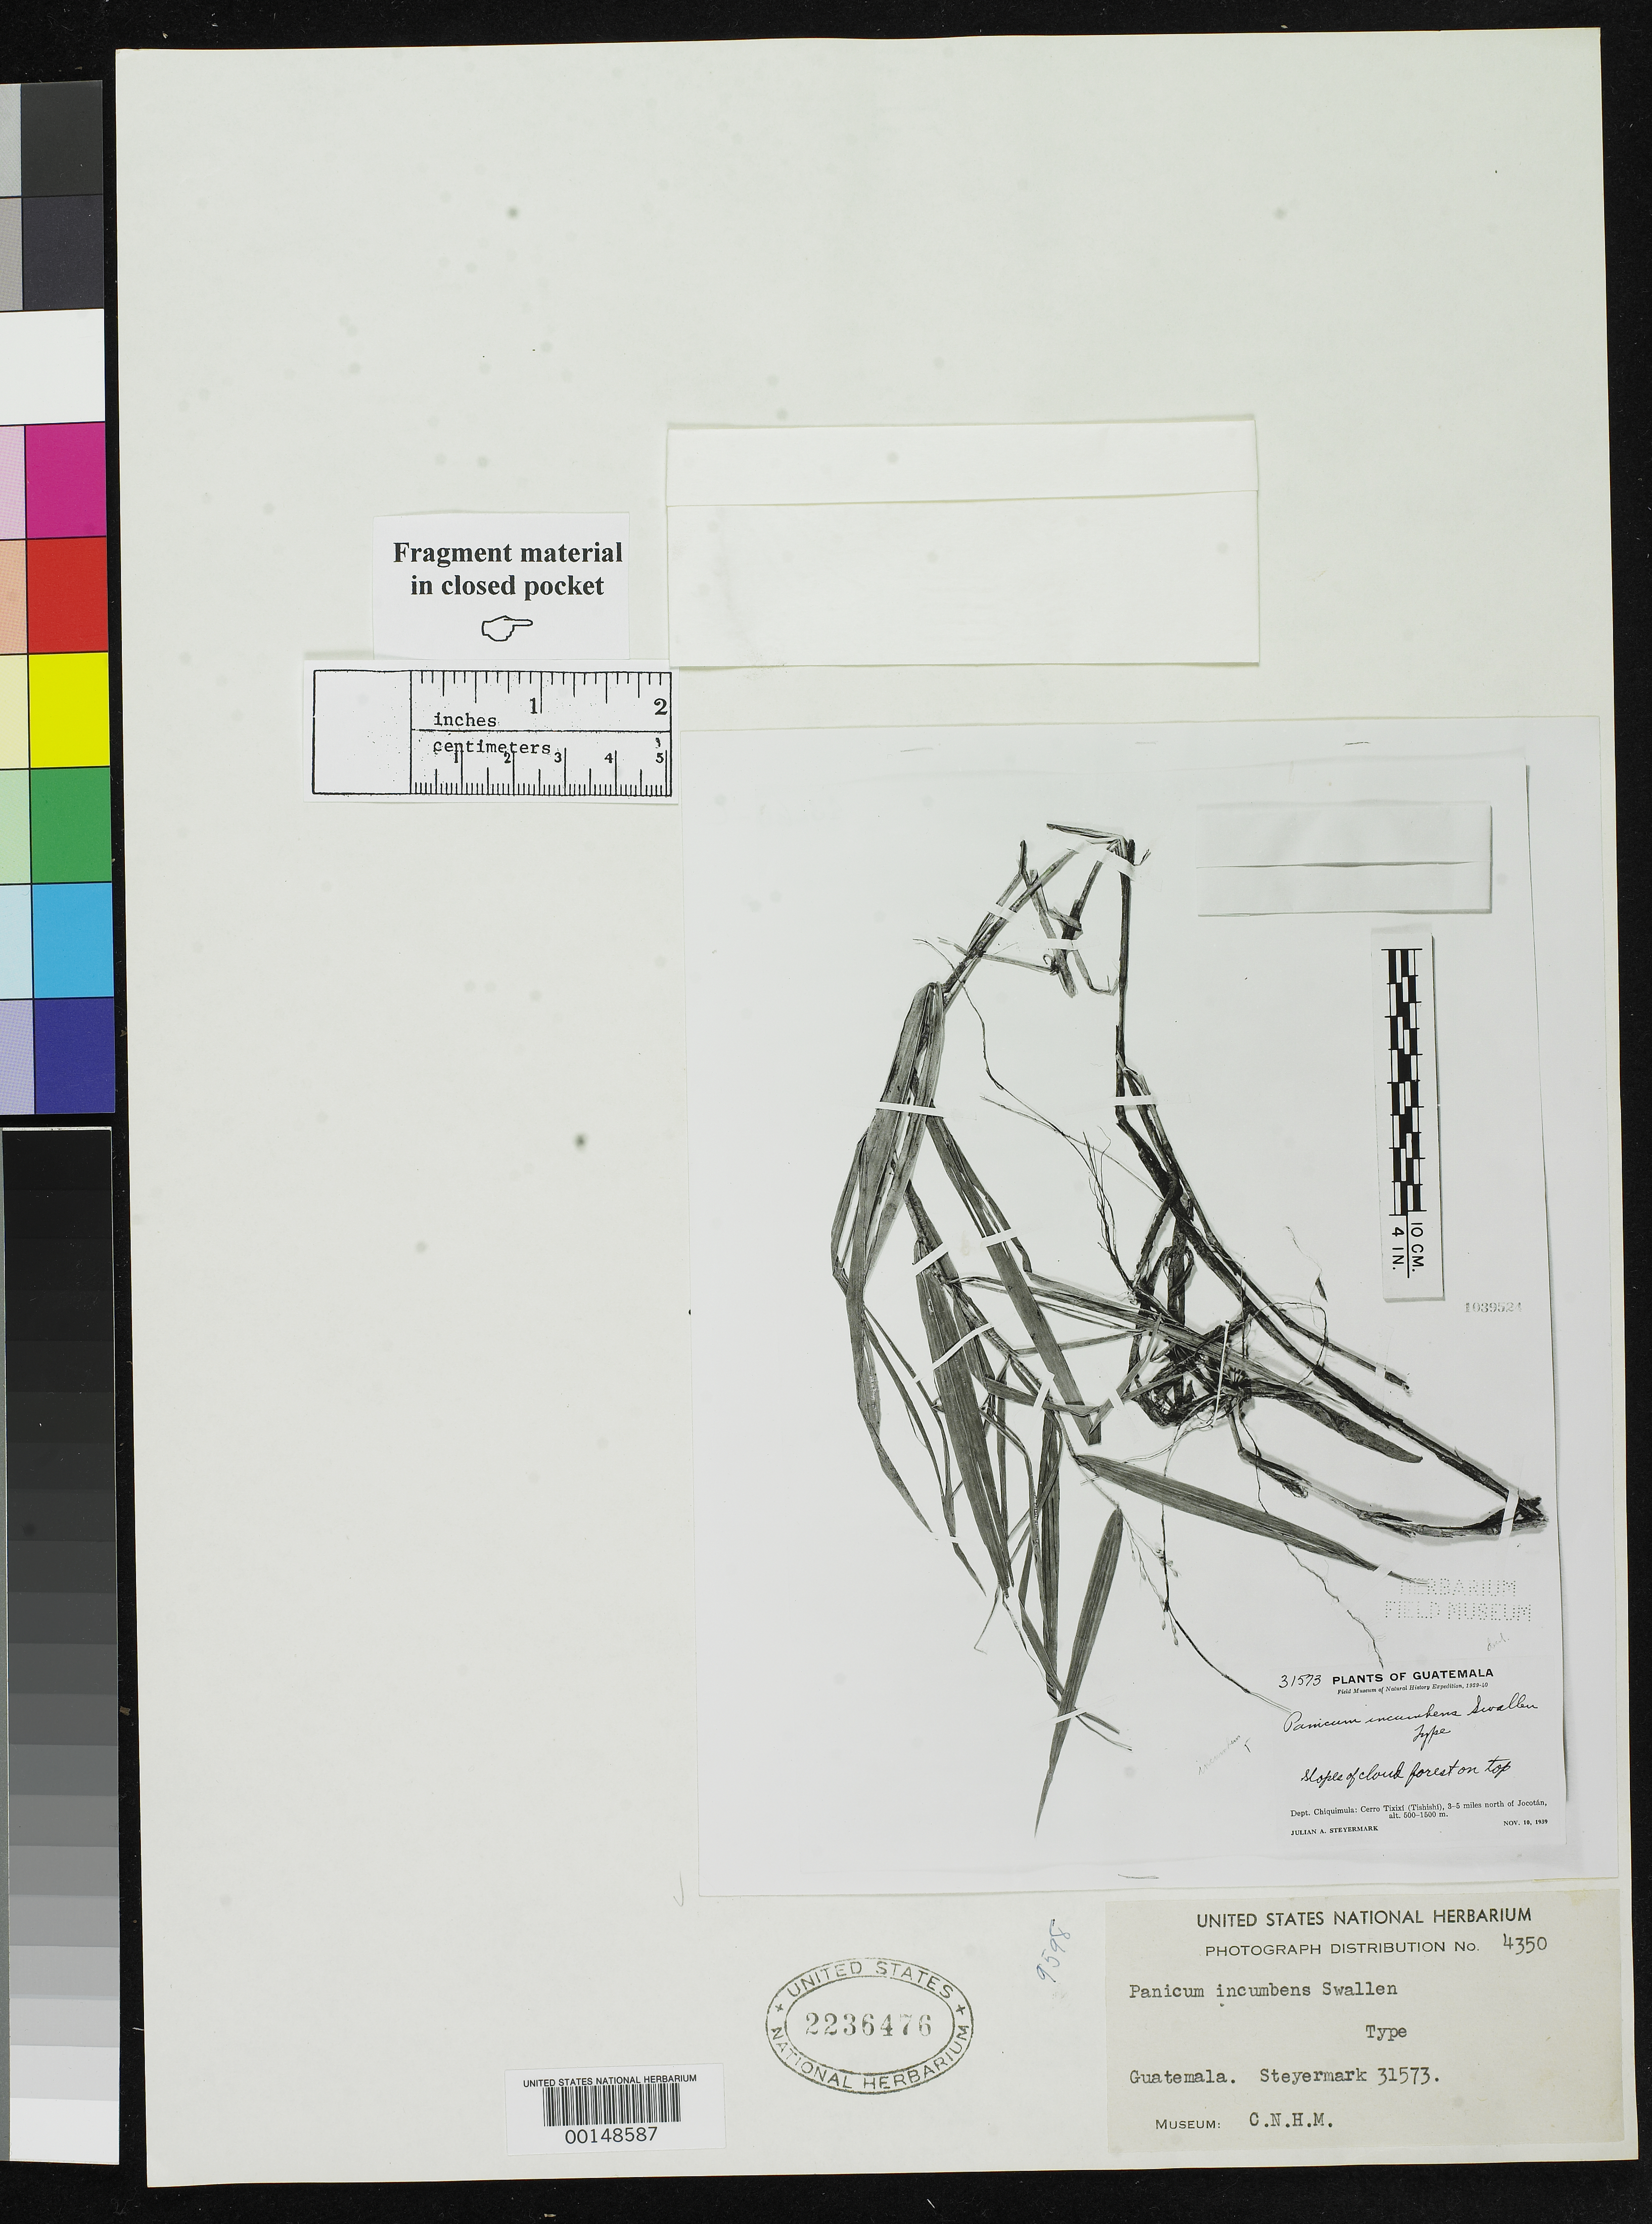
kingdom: Plantae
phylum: Tracheophyta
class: Liliopsida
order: Poales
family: Poaceae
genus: Panicum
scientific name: Panicum incumbens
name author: Swallen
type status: Type Fragment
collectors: J. Steyermark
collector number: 31573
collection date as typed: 10 Nov 1939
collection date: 1939-11-10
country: Guatemala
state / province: Chiquimula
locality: Cerro Tixixi, N.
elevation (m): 500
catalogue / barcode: US 2236476